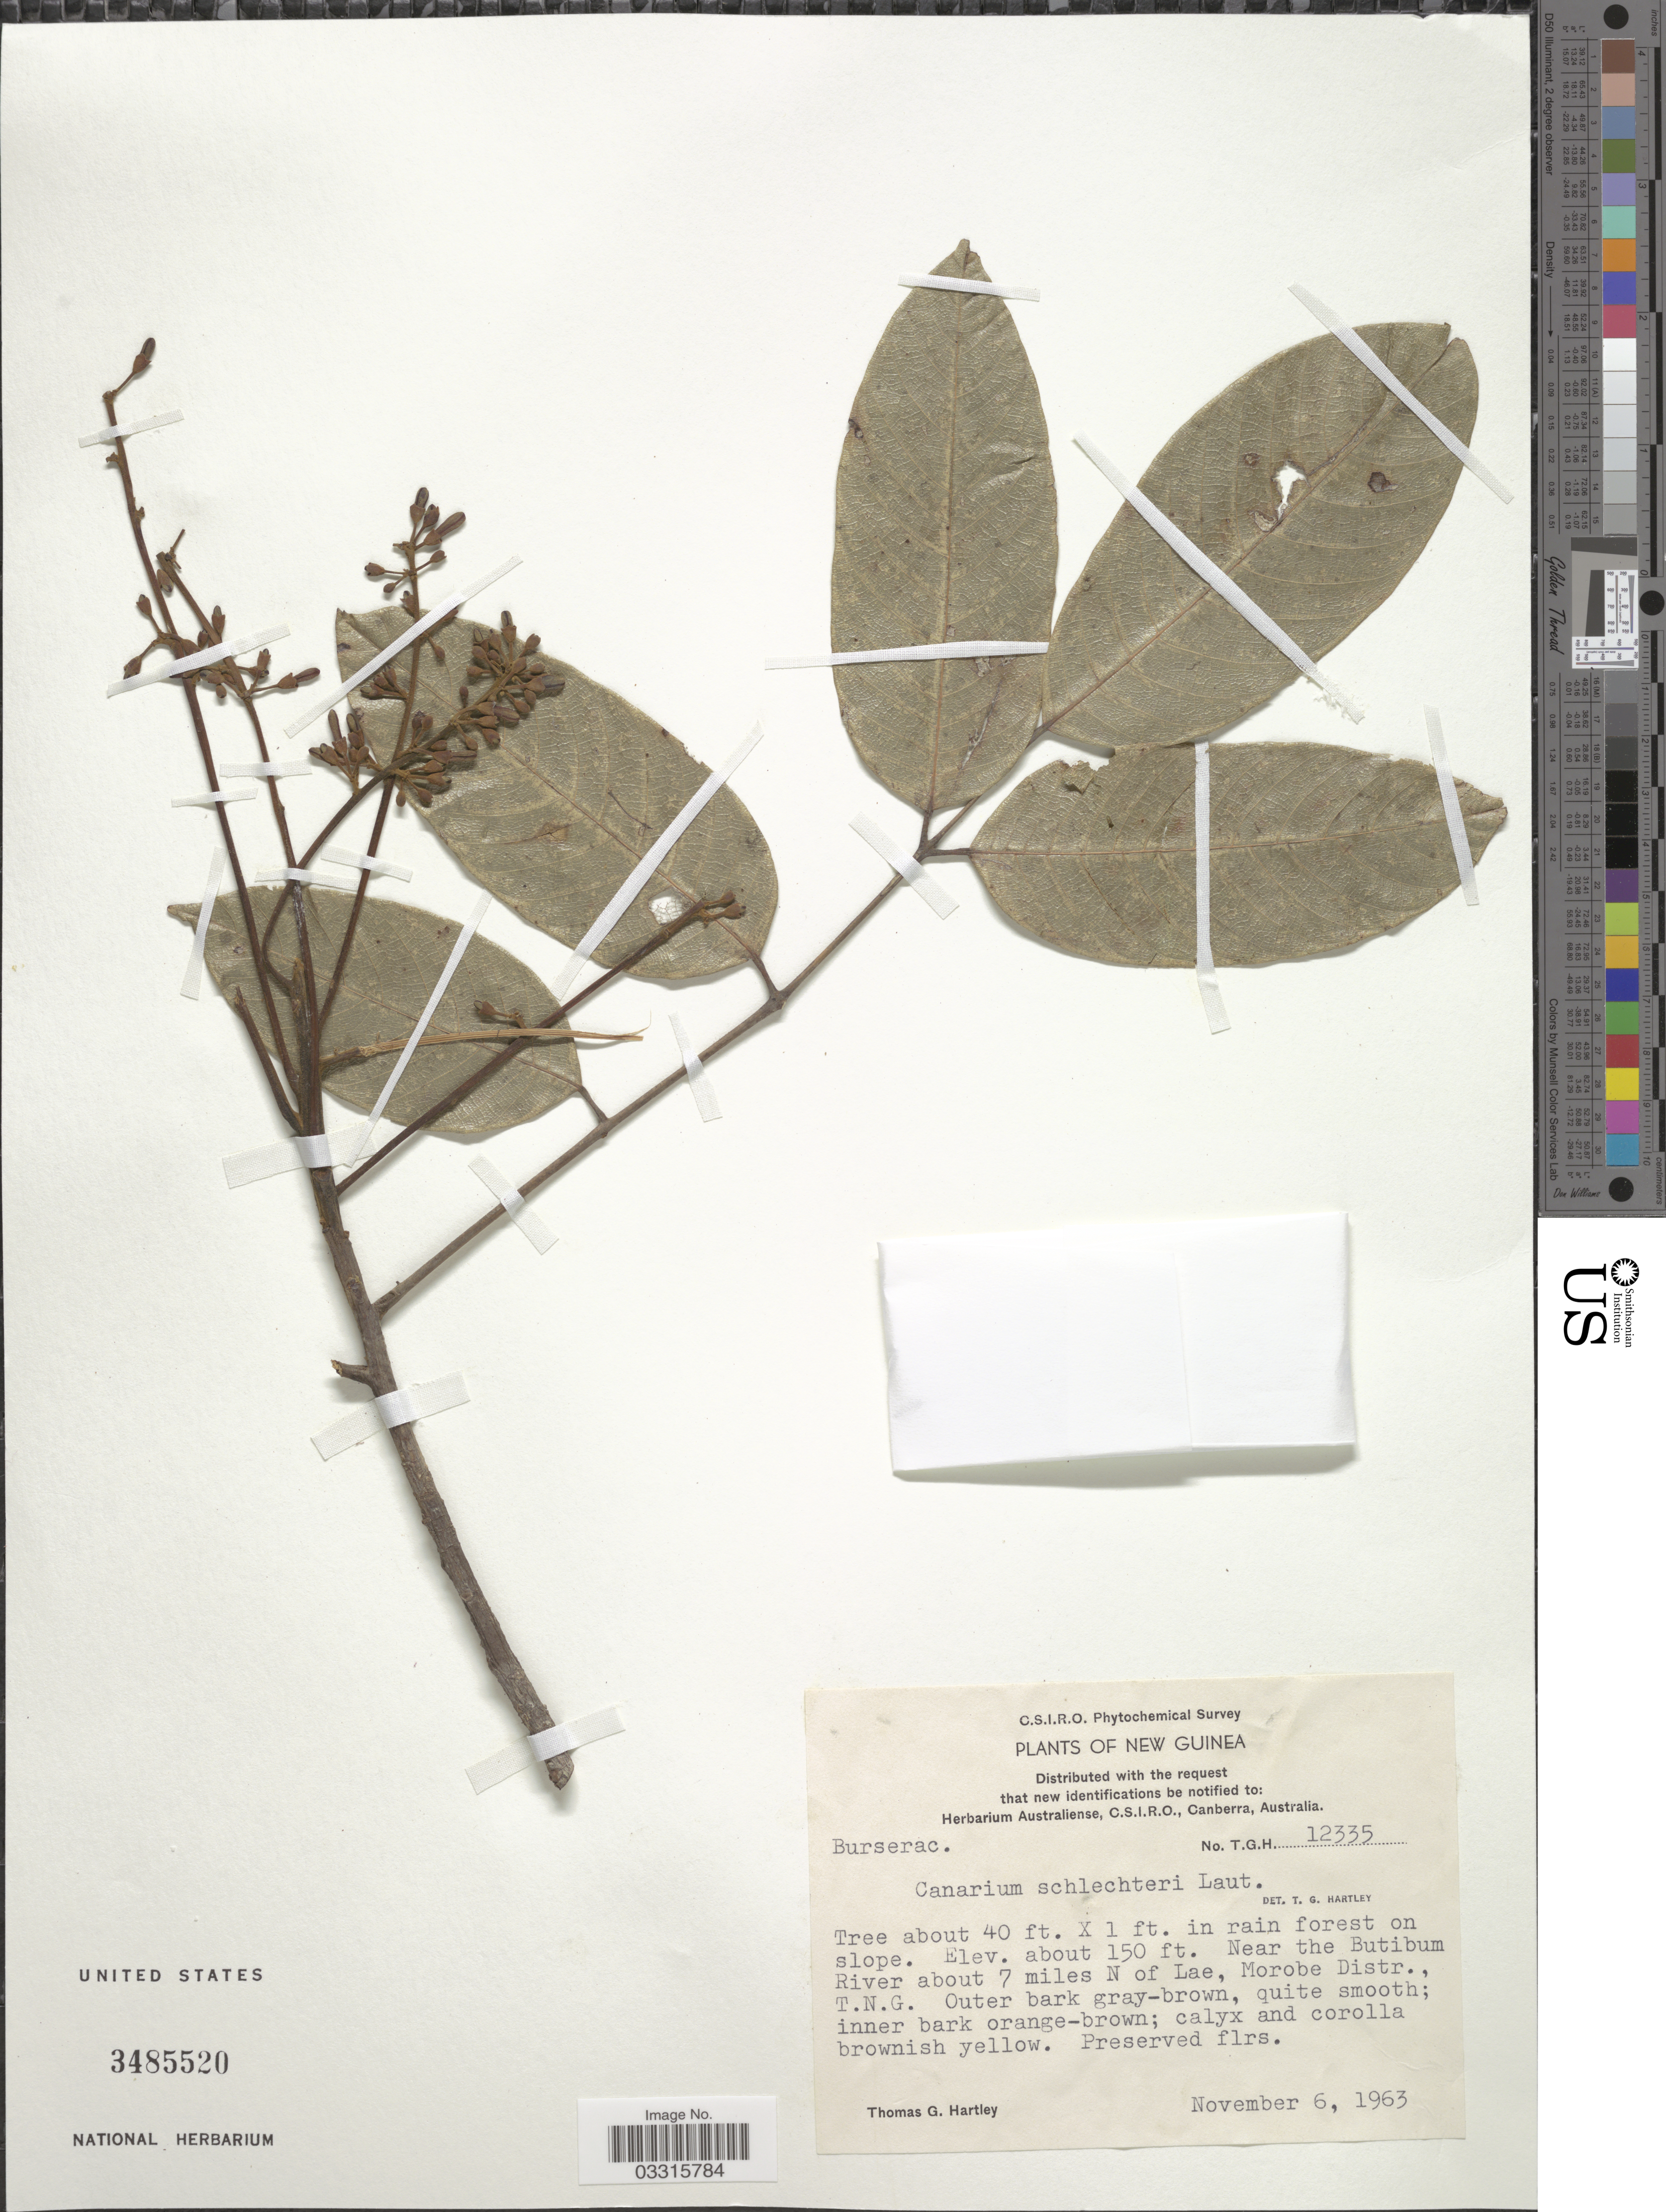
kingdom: Plantae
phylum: Tracheophyta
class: Magnoliopsida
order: Sapindales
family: Burseraceae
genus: Canarium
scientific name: Canarium schlechteri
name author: Lauterb.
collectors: T. G. Hartley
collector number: T.G.H. 12335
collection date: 1963-11-06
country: Papua New Guinea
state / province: Morobe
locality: New Guinea. Near the Butibum River about 7 miles N of Lae, Morobe Distr., T.N.G.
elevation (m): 46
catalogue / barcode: US 3485520